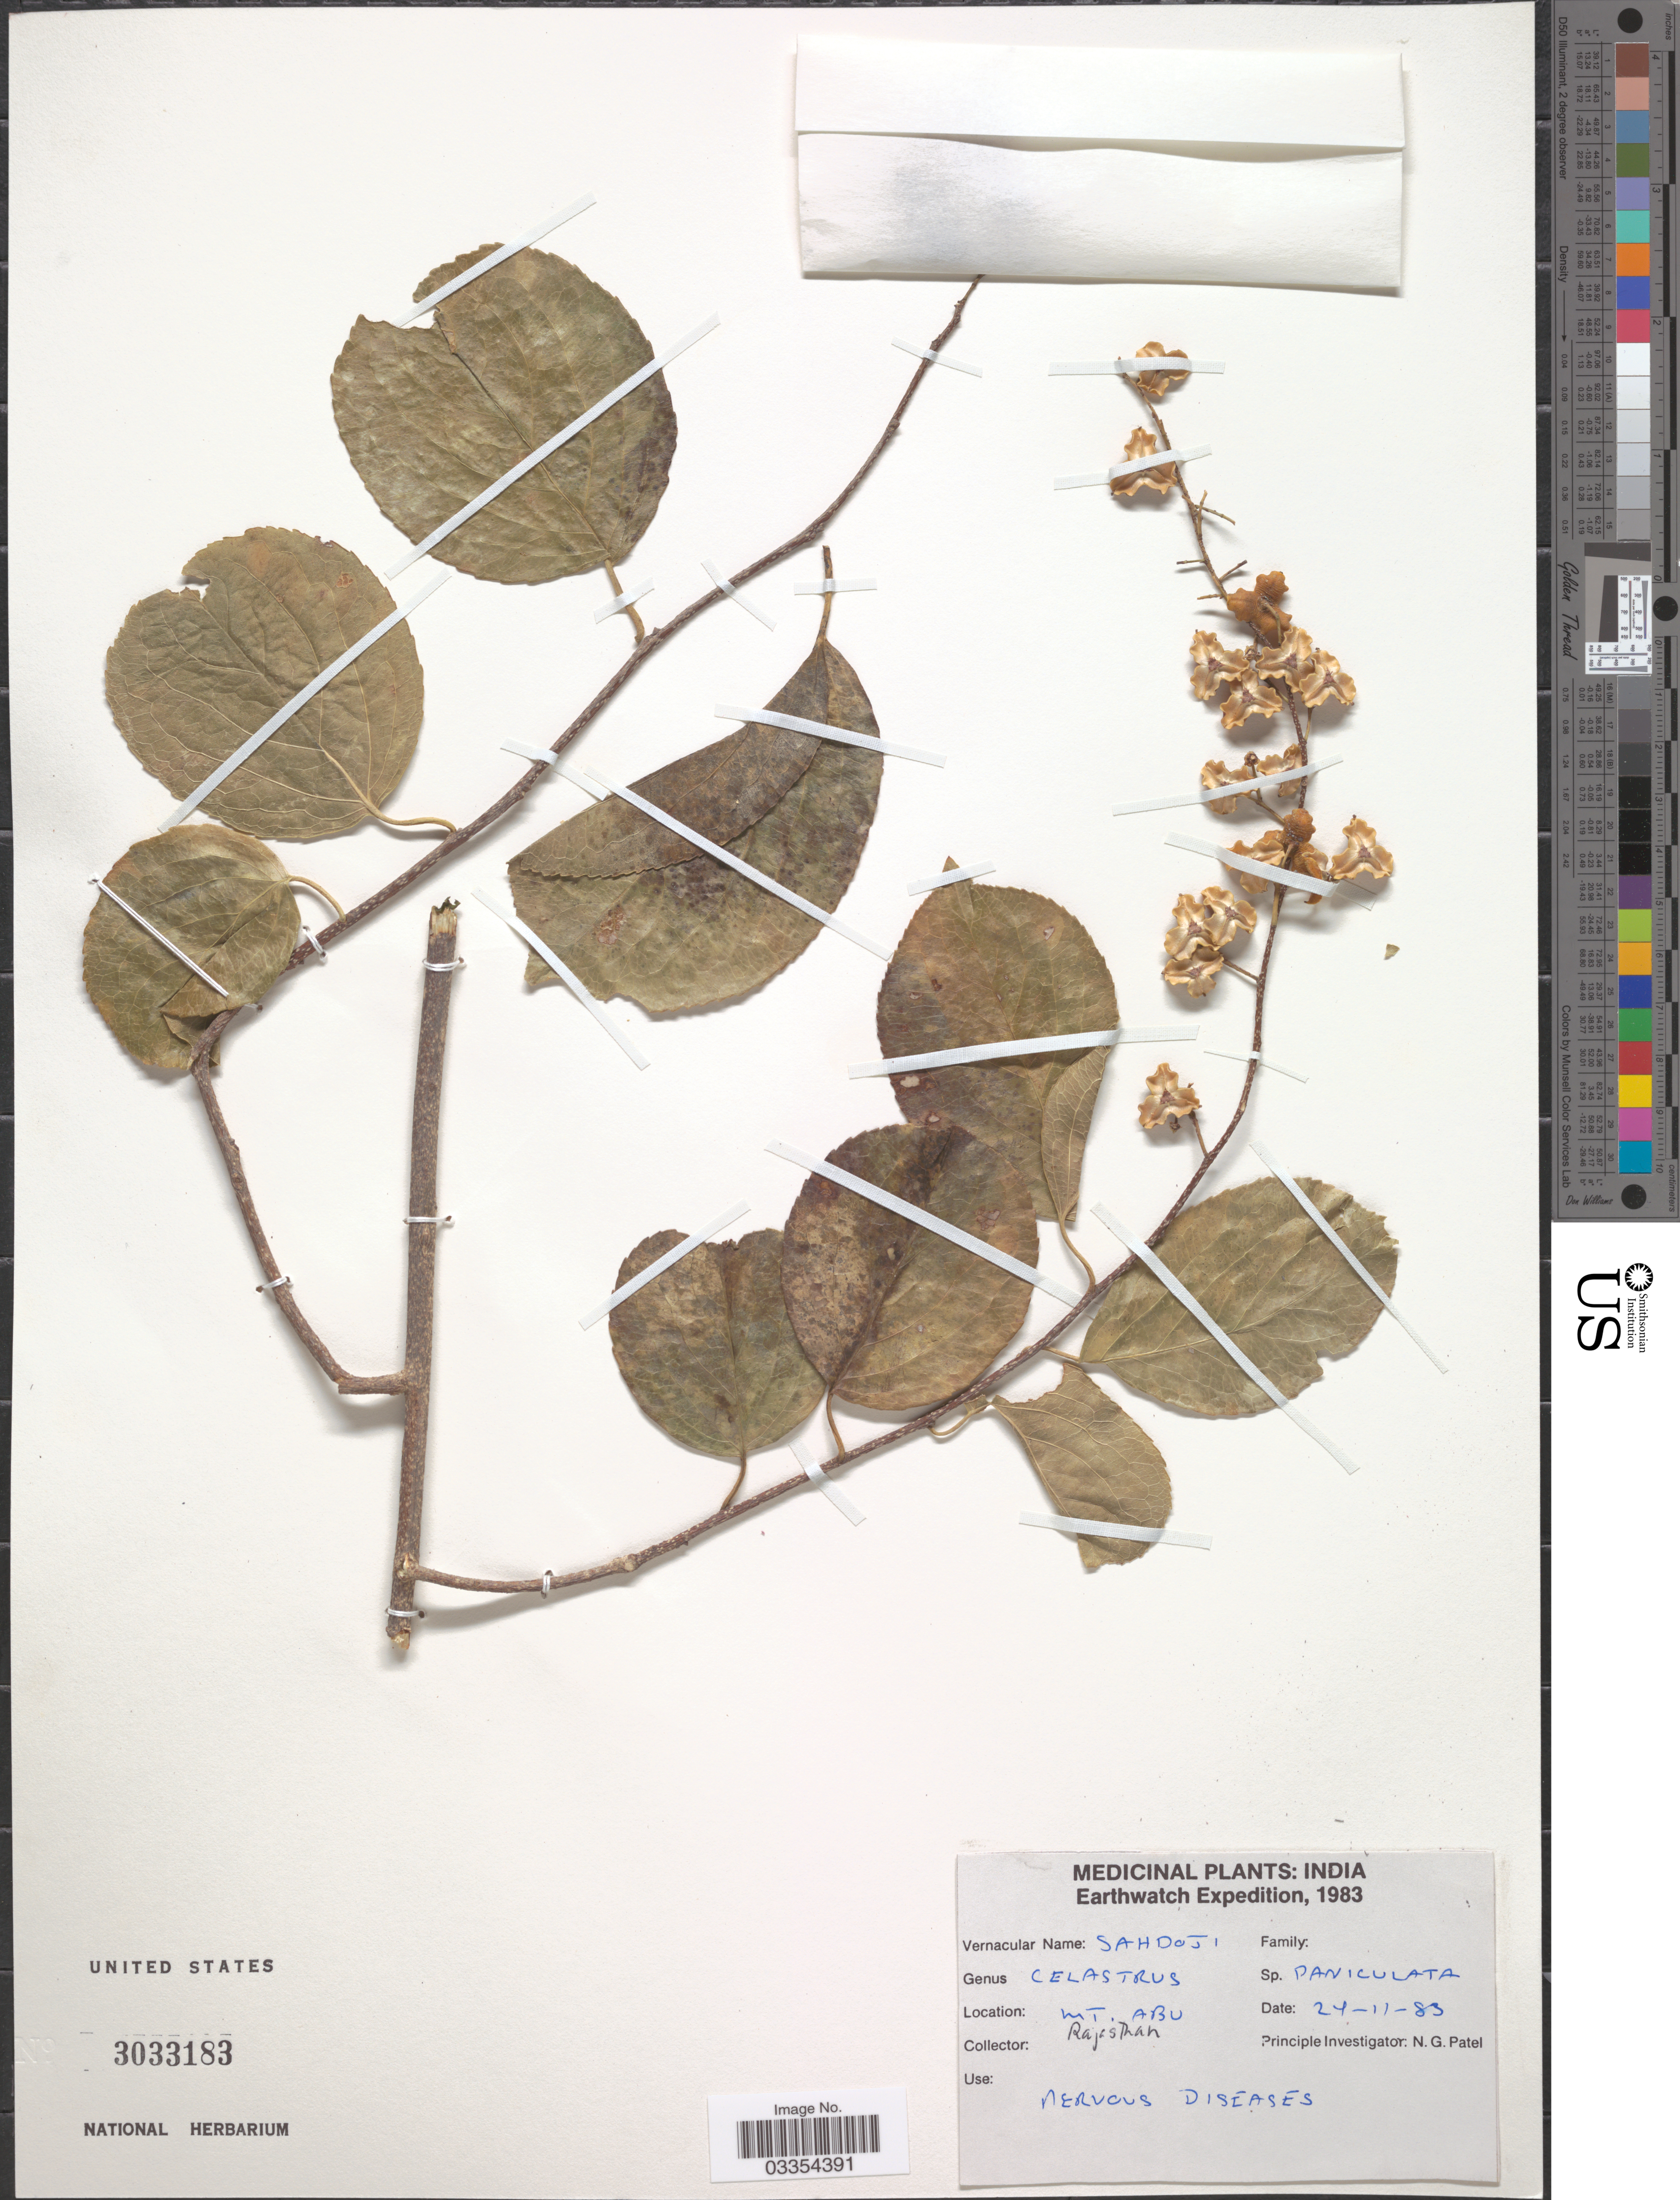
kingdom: Plantae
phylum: Tracheophyta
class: Magnoliopsida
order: Celastrales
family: Celastraceae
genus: Celastrus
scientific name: Celastrus paniculatus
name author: Willd.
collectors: N. Patel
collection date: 1983-11-24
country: India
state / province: Rajasthan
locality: Mt. Abu.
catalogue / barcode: US 3033183